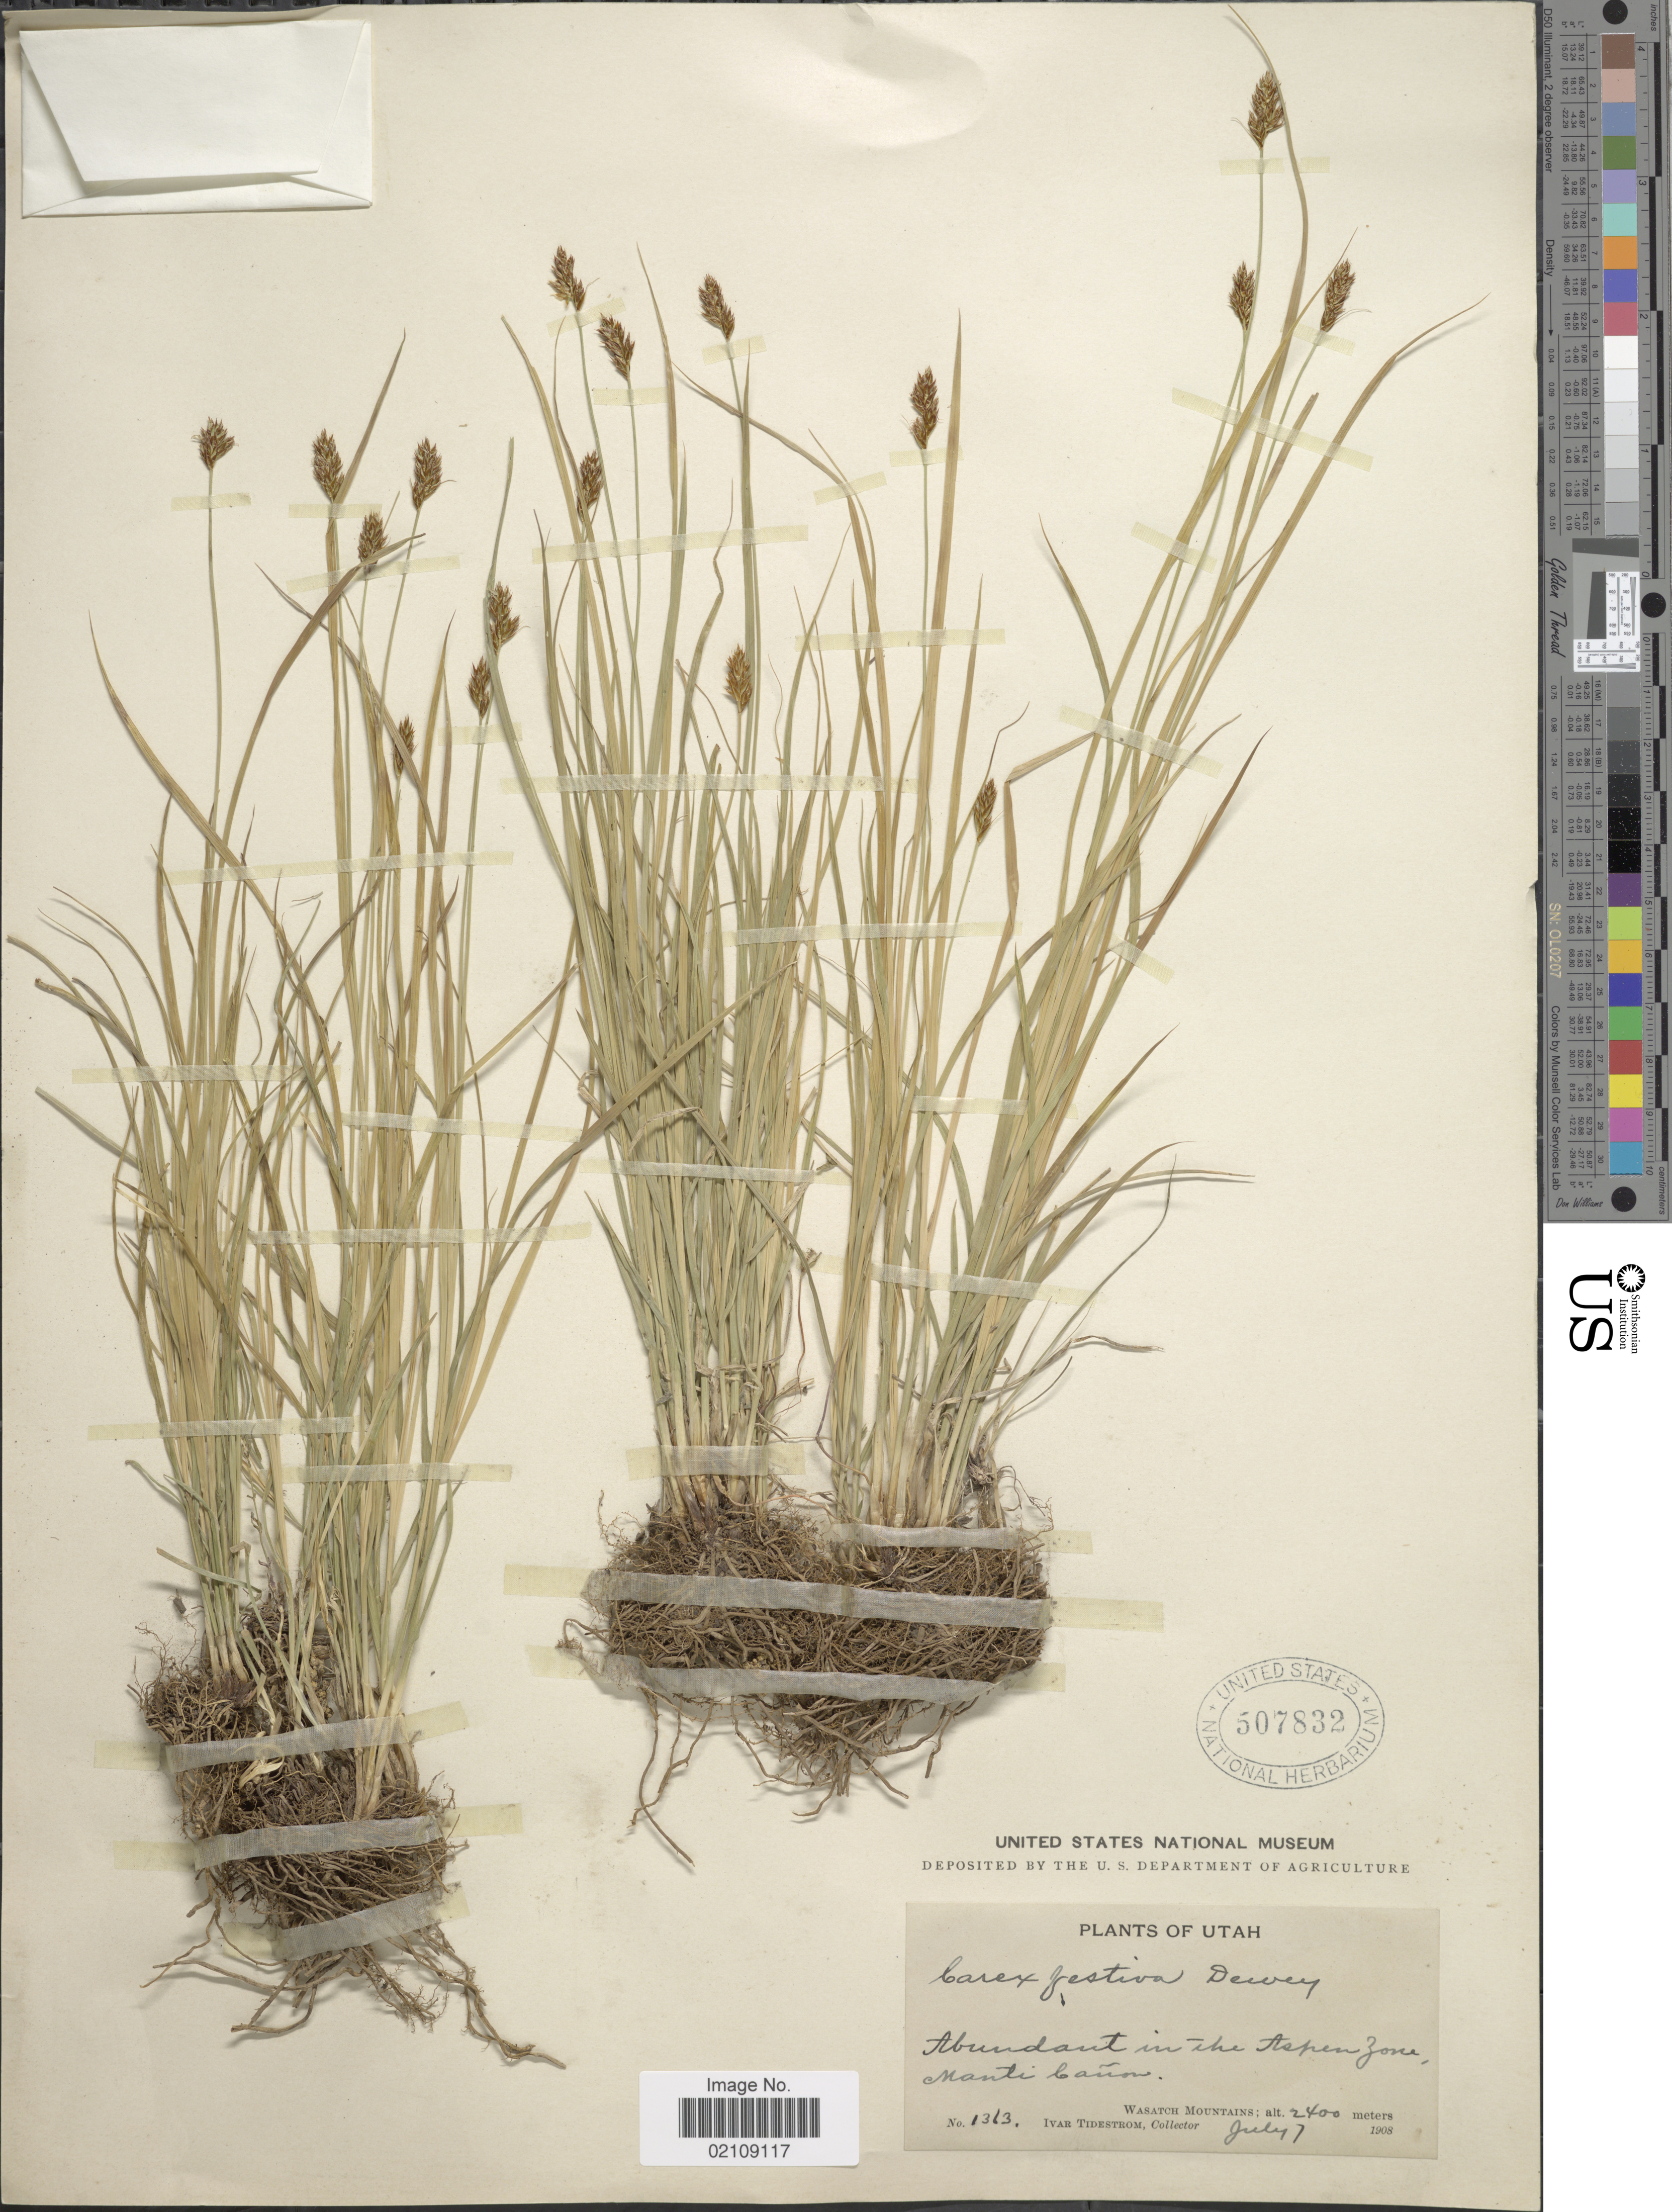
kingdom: Plantae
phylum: Tracheophyta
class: Liliopsida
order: Poales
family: Cyperaceae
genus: Carex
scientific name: Carex phaeocephala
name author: Piper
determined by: Strong, Mark T., (BOT), Smithsonian Institution - National Museum of Natural History (UNITED STATES)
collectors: I. F. Tidestrom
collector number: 1363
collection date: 1908-07-07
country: United States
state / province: Utah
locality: Wasatch Mountains. Aspen Zone, Manti Cañon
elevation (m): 2400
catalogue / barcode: US 507832